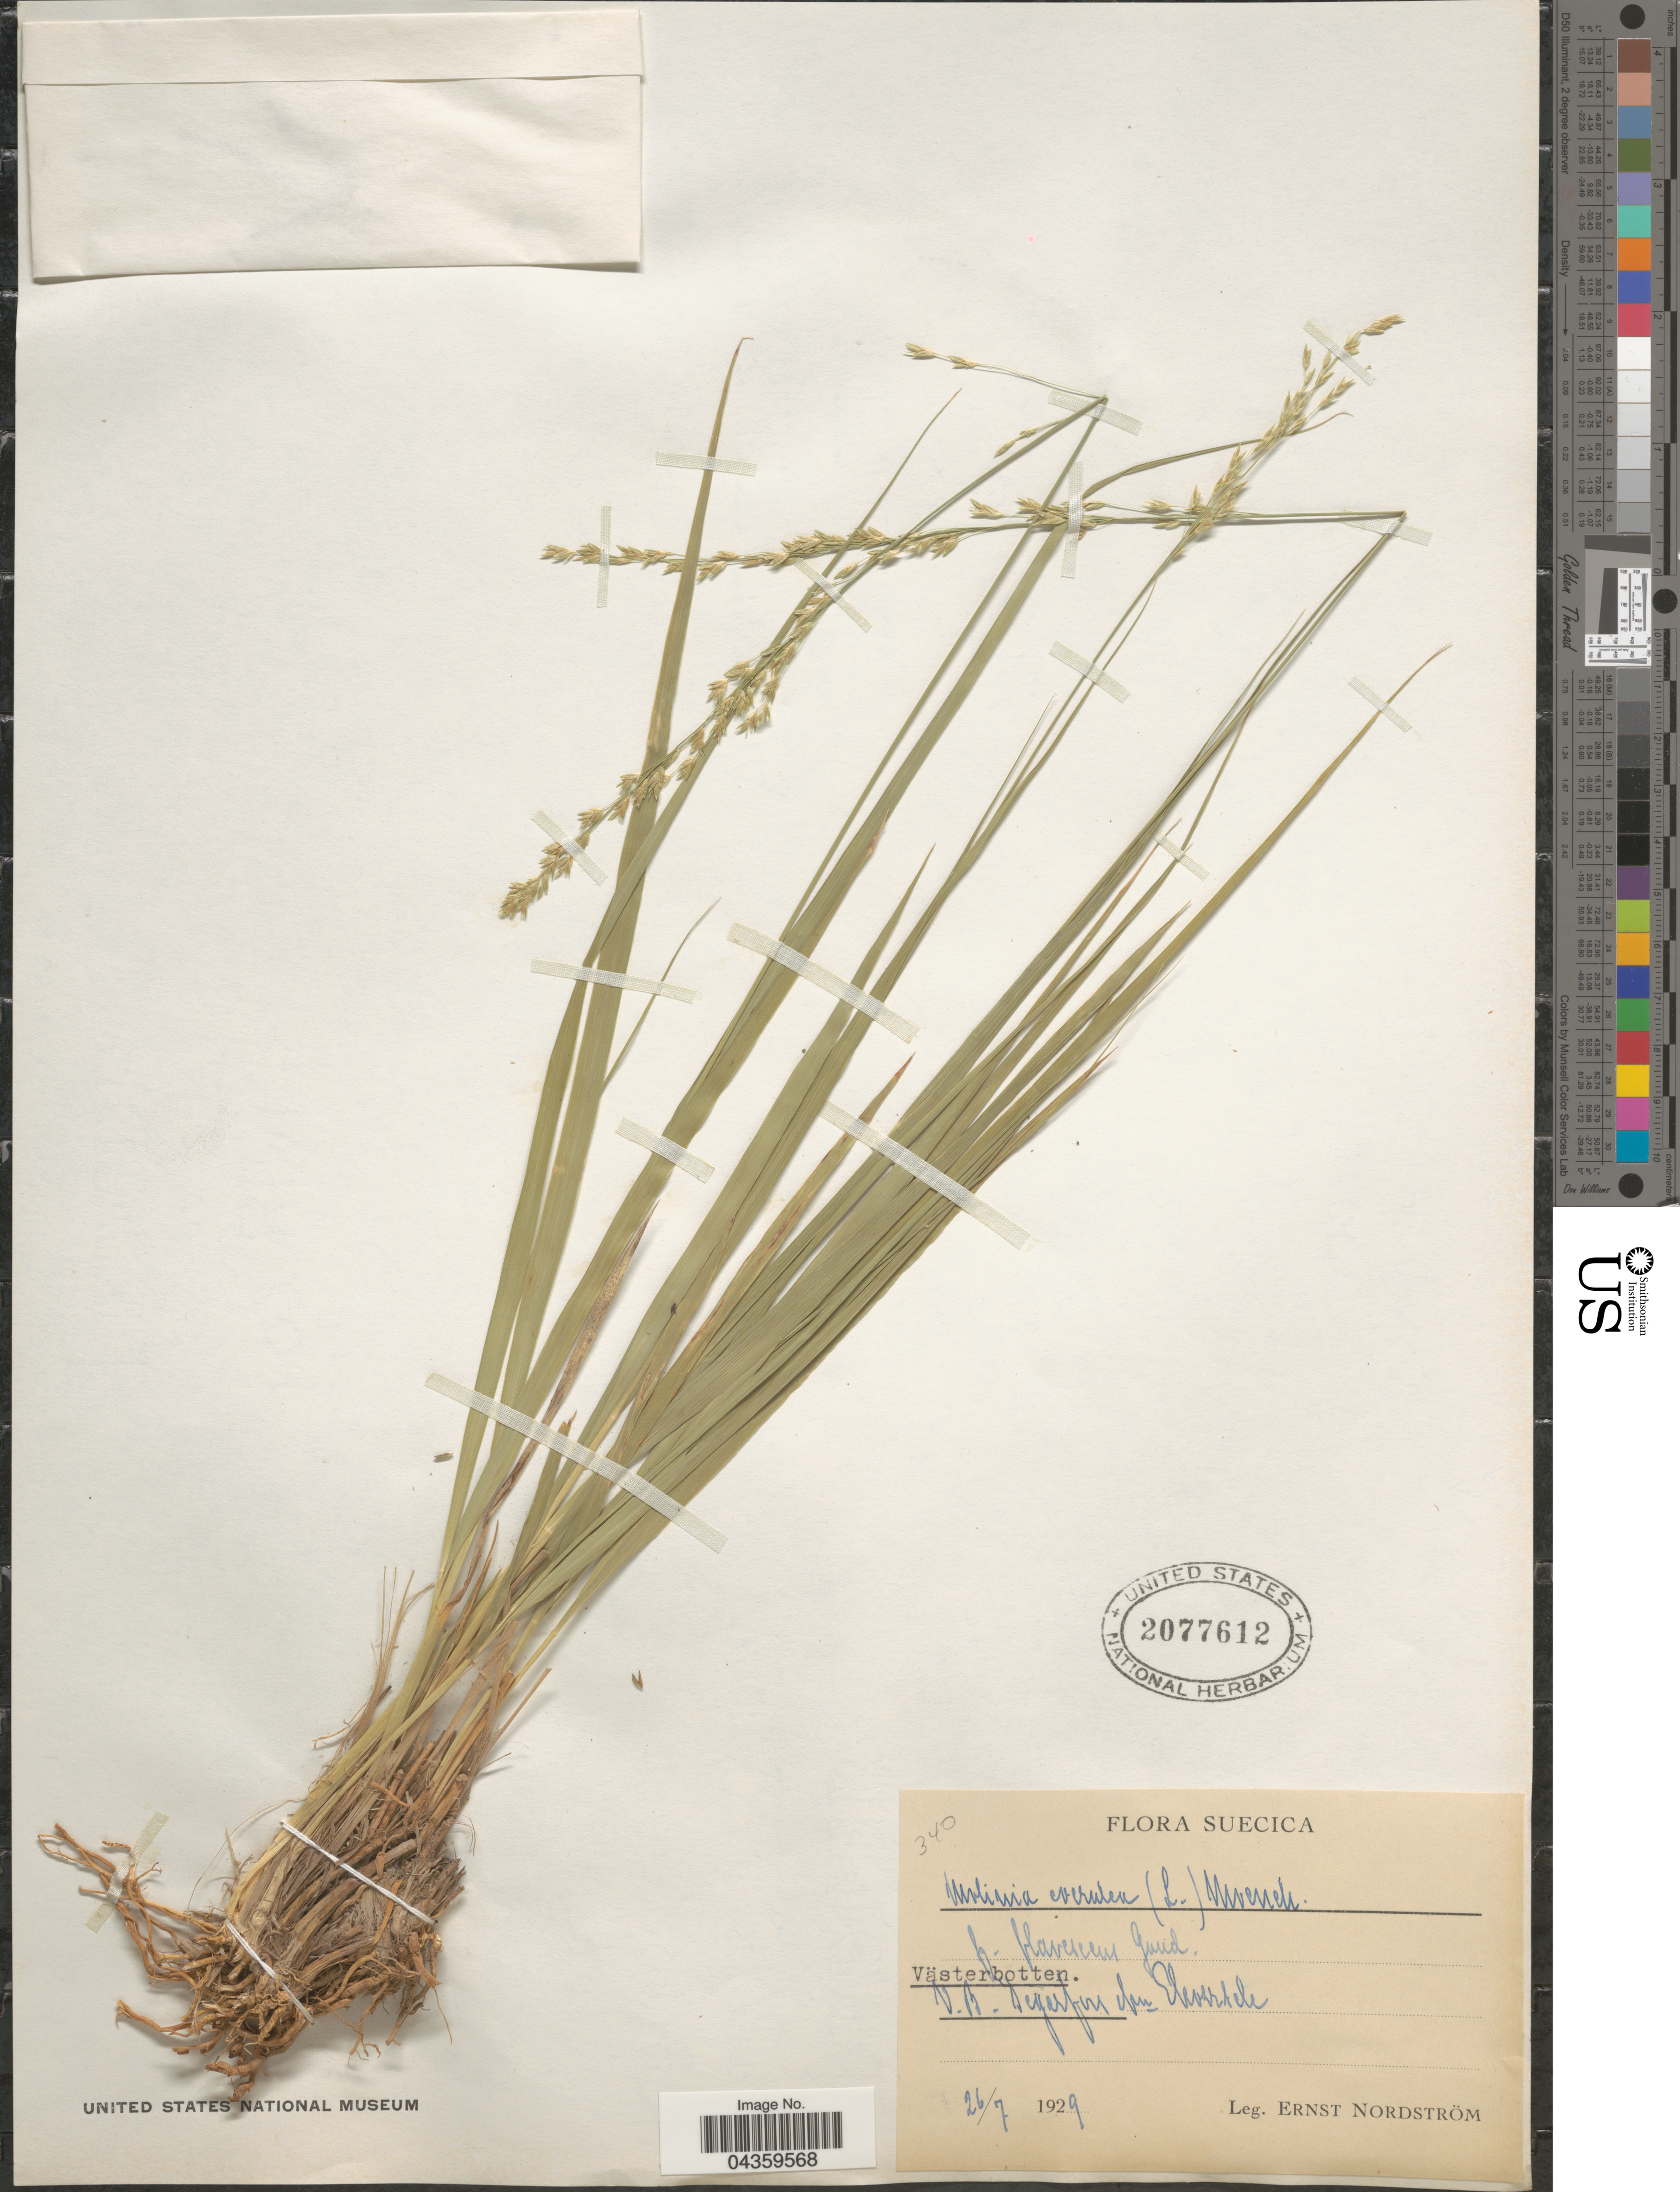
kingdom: Plantae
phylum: Tracheophyta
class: Liliopsida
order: Poales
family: Poaceae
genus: Molinia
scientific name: Molinia caerulea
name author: (L.) Moench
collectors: E. Nordström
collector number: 340?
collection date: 1929-07-26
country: Sweden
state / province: Västerbotten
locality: Suecica. Västerbotten. V.B. [illegible text].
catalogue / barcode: US 2077612